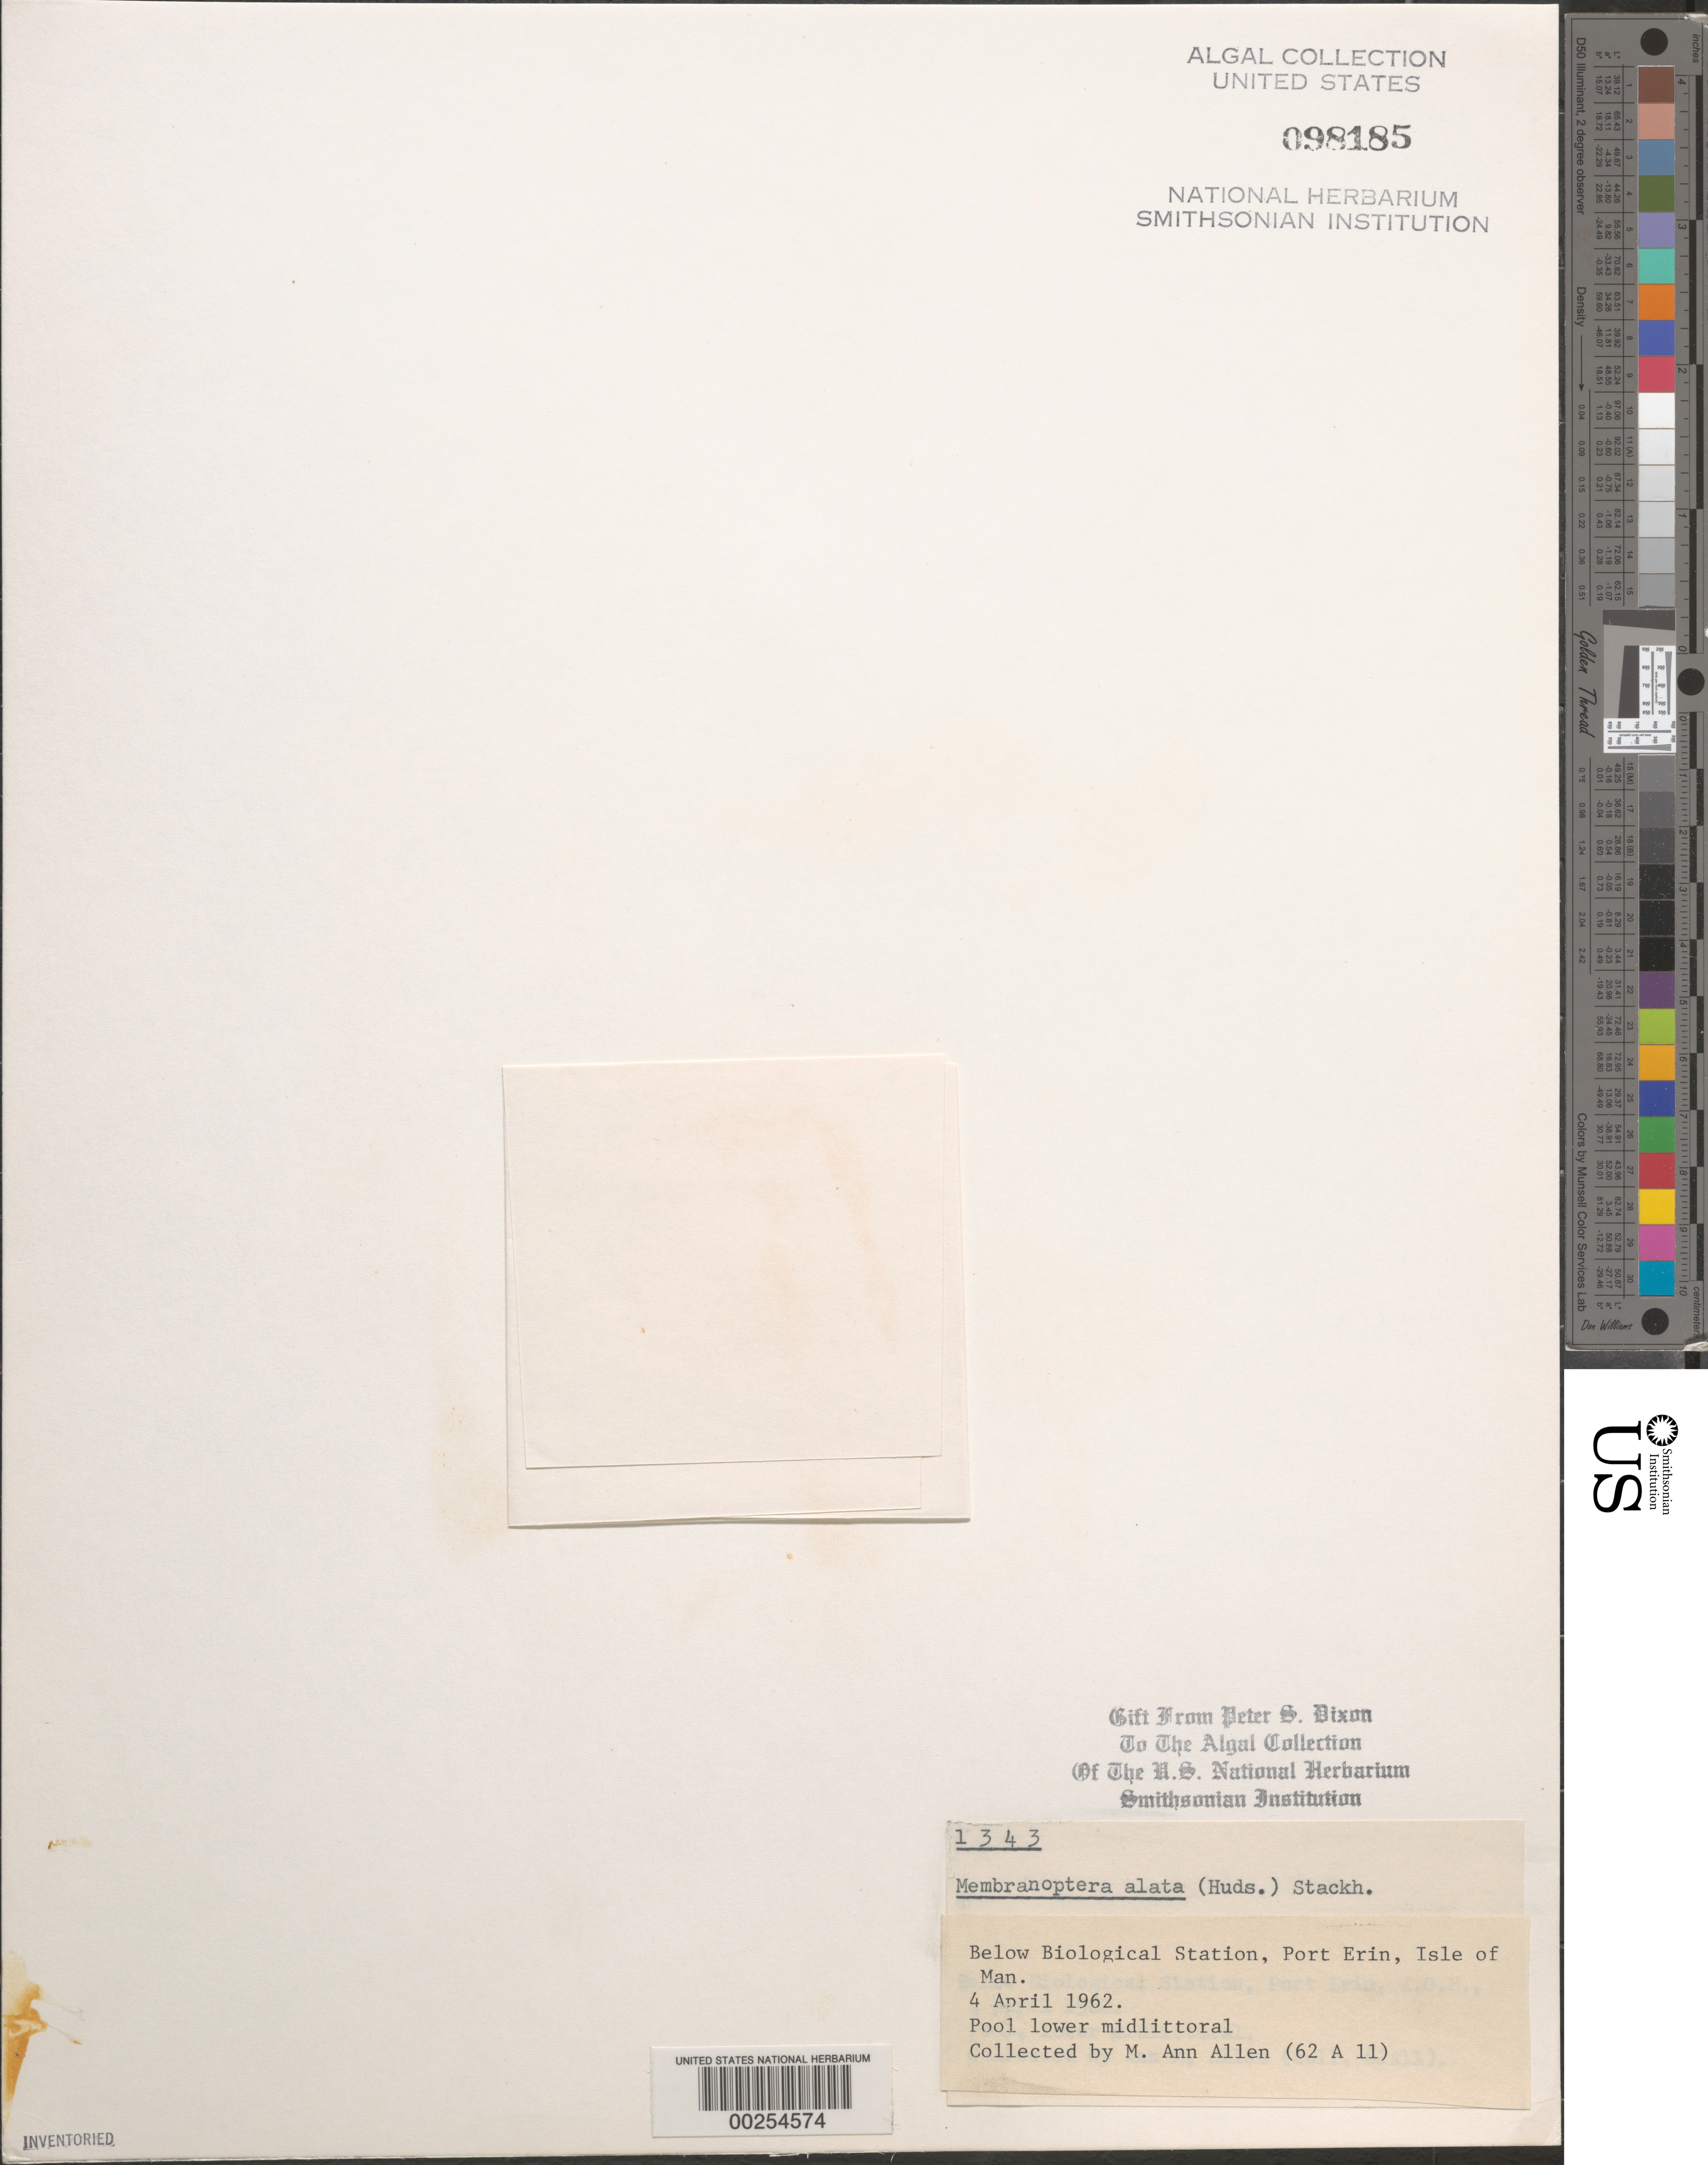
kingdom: Plantae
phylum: Rhodophyta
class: Florideophyceae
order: Ceramiales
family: Delesseriaceae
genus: Membranoptera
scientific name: Membranoptera alata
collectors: M. A. Allen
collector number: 62A11 & PSD 1343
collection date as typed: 04 Apr 1962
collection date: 1962-04-04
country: United Kingdom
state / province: England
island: Isle of Man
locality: Port Erin, below biological station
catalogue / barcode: US 98185